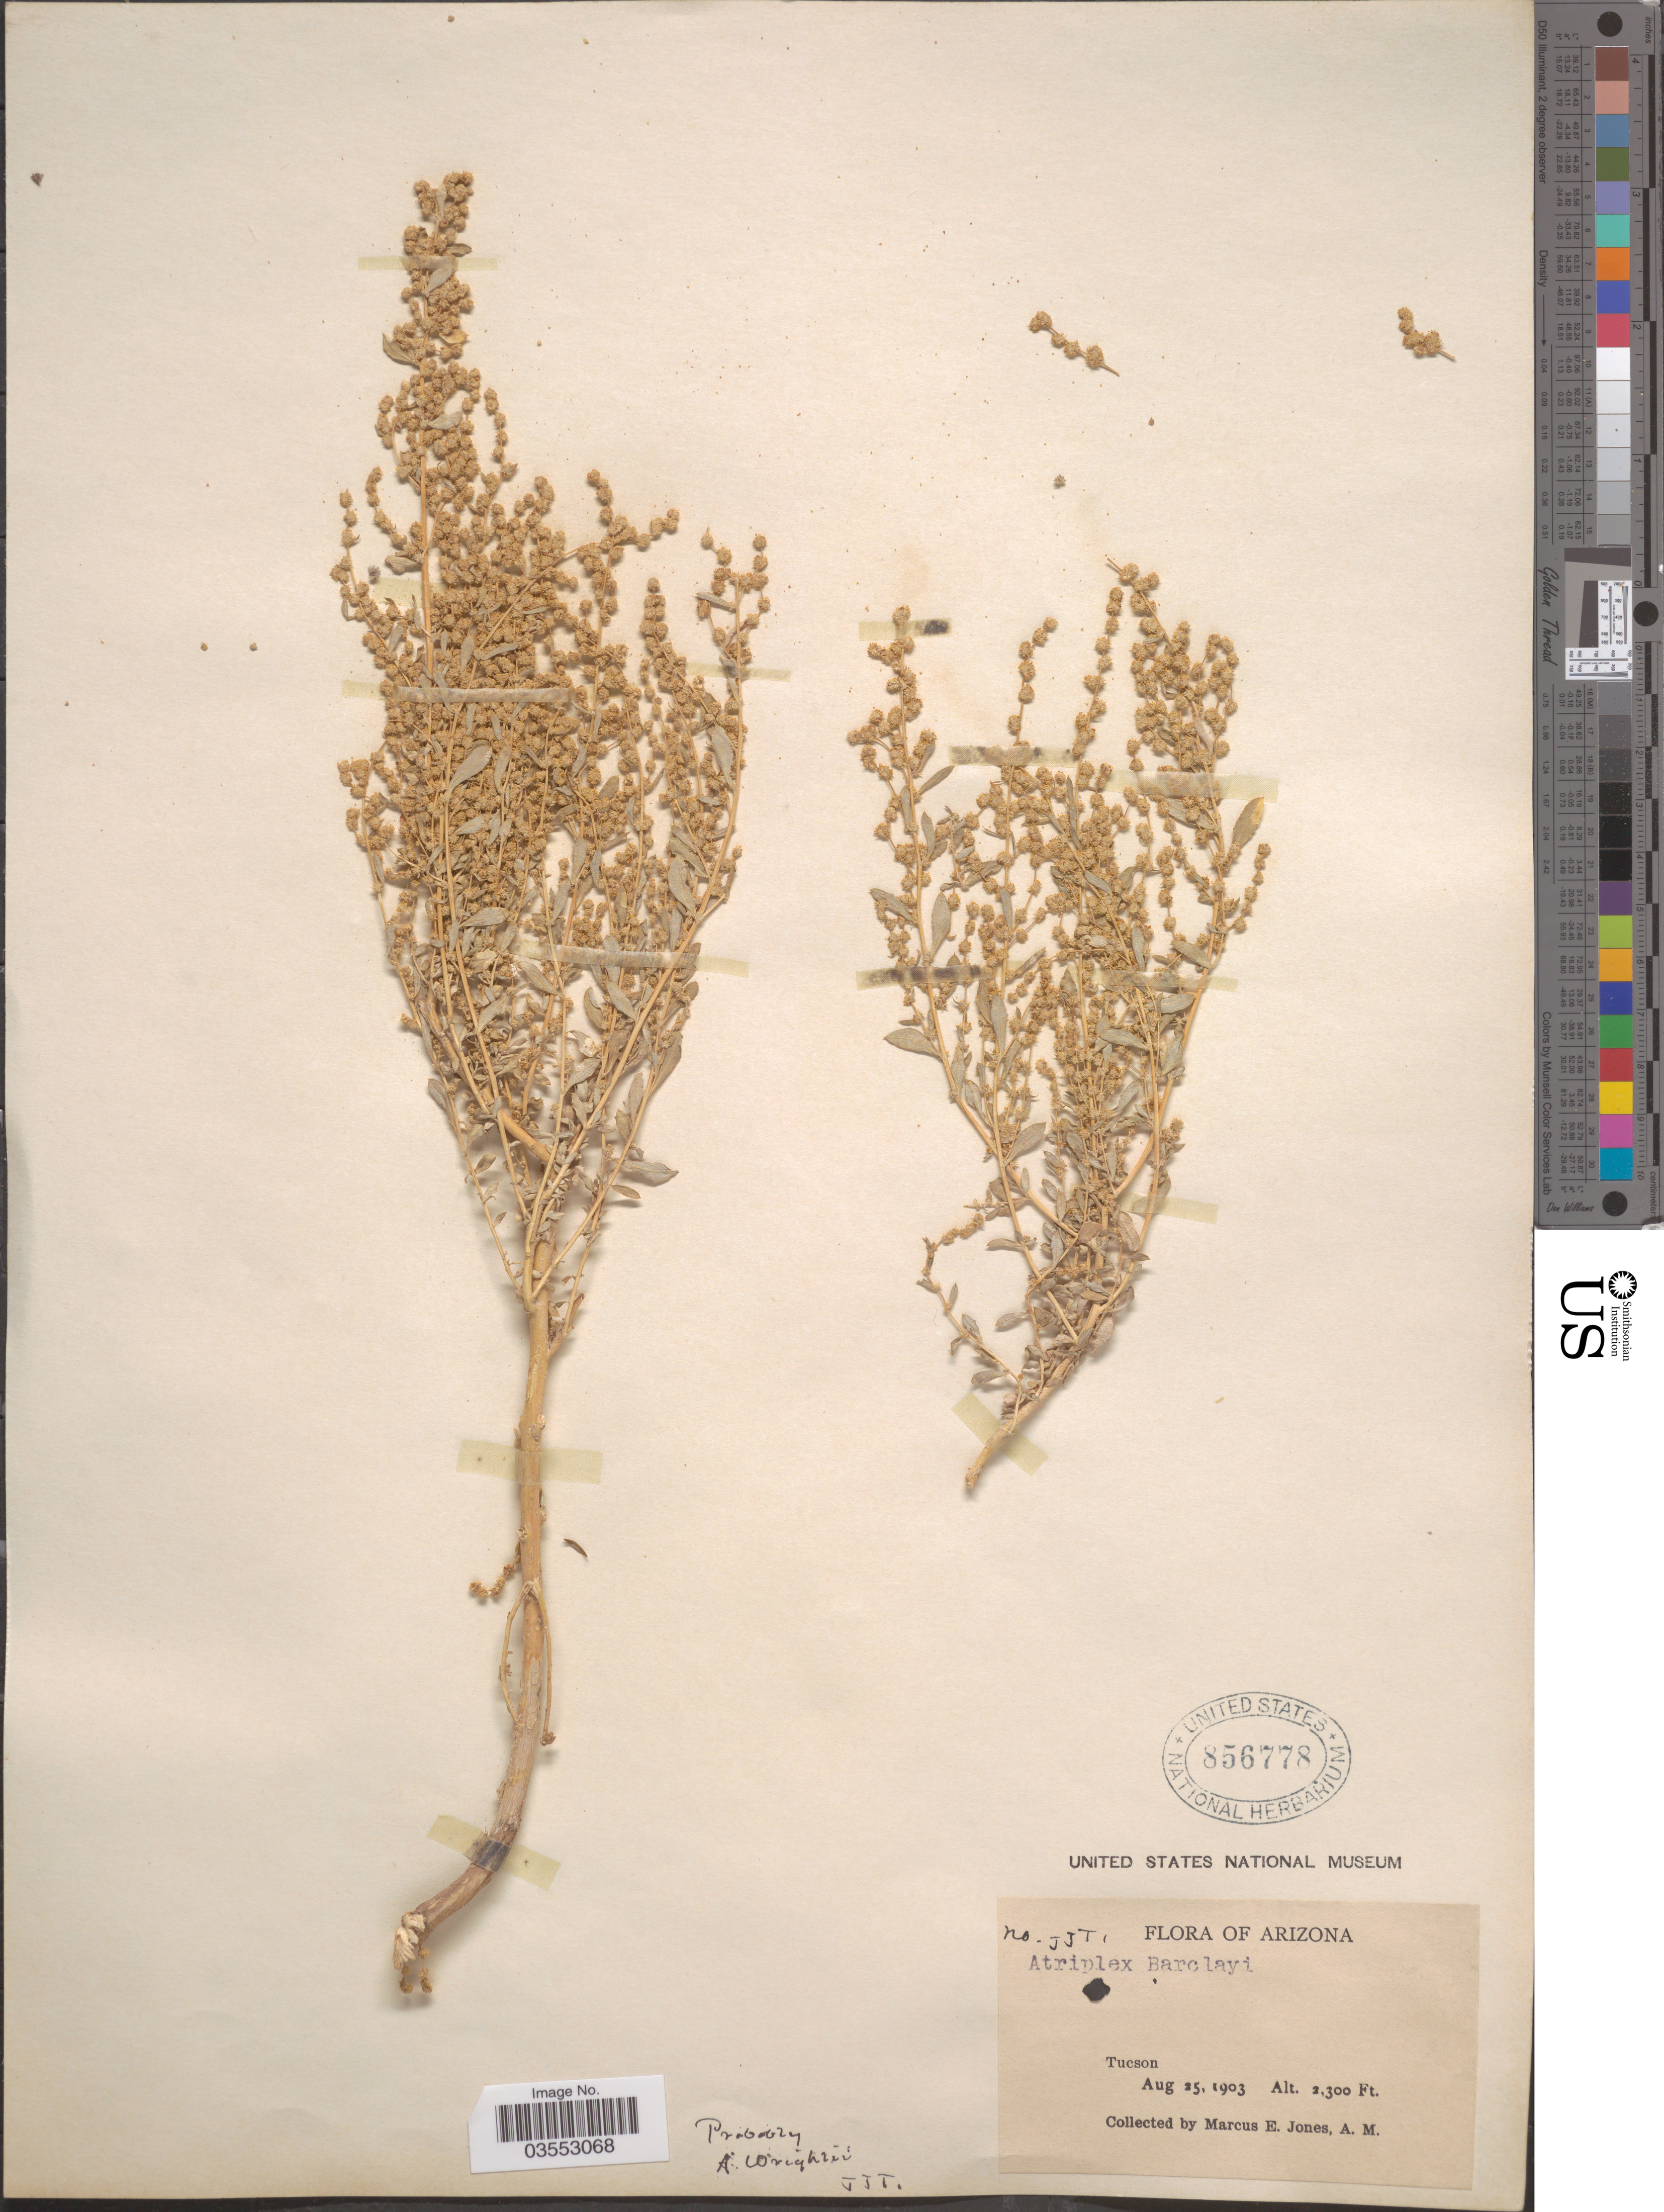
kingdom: Plantae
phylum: Tracheophyta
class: Magnoliopsida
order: Caryophyllales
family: Amaranthaceae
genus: Atriplex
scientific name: Atriplex wrightii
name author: S. Watson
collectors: M. E. Jones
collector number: JJT1*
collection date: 1903-08-25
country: United States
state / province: Arizona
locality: Tucson.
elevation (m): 701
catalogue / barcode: US 856778